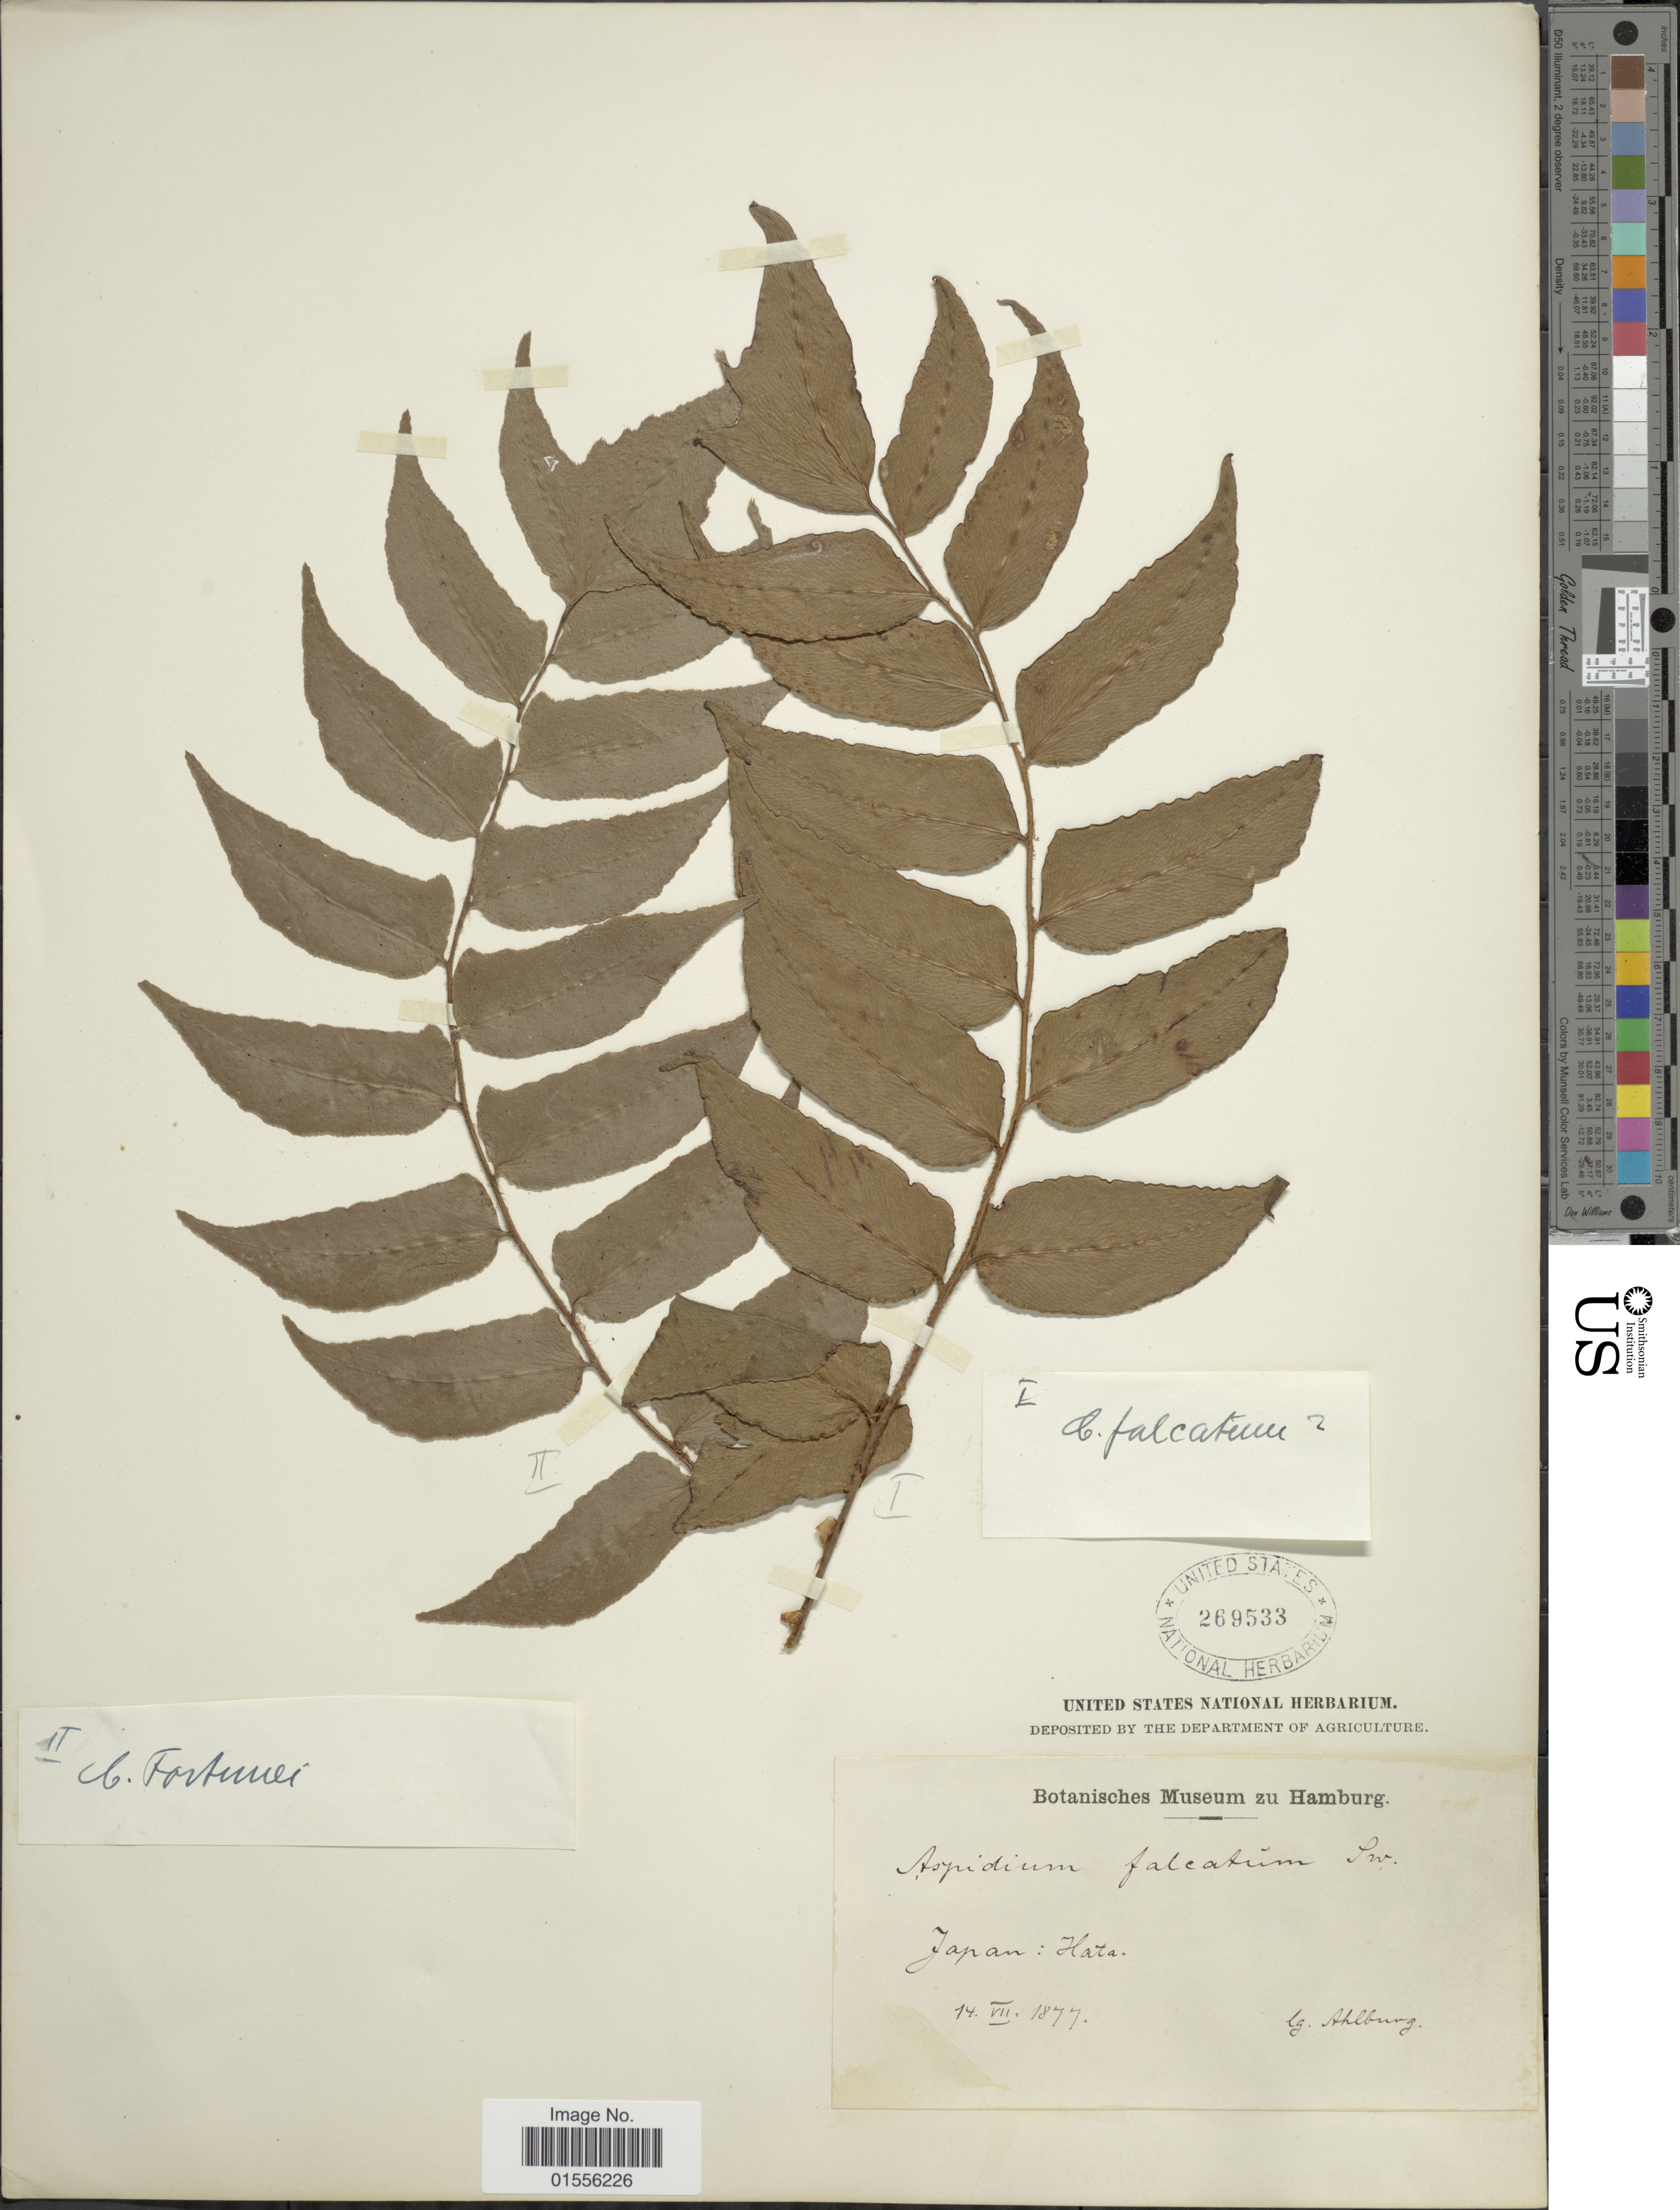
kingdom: Plantae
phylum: Tracheophyta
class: Polypodiopsida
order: Polypodiales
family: Dryopteridaceae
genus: Cyrtomium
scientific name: Cyrtomium fortunei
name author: J. Sm.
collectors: Ahlbürg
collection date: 1877-07-14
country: Japan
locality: Hata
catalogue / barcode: US 269533